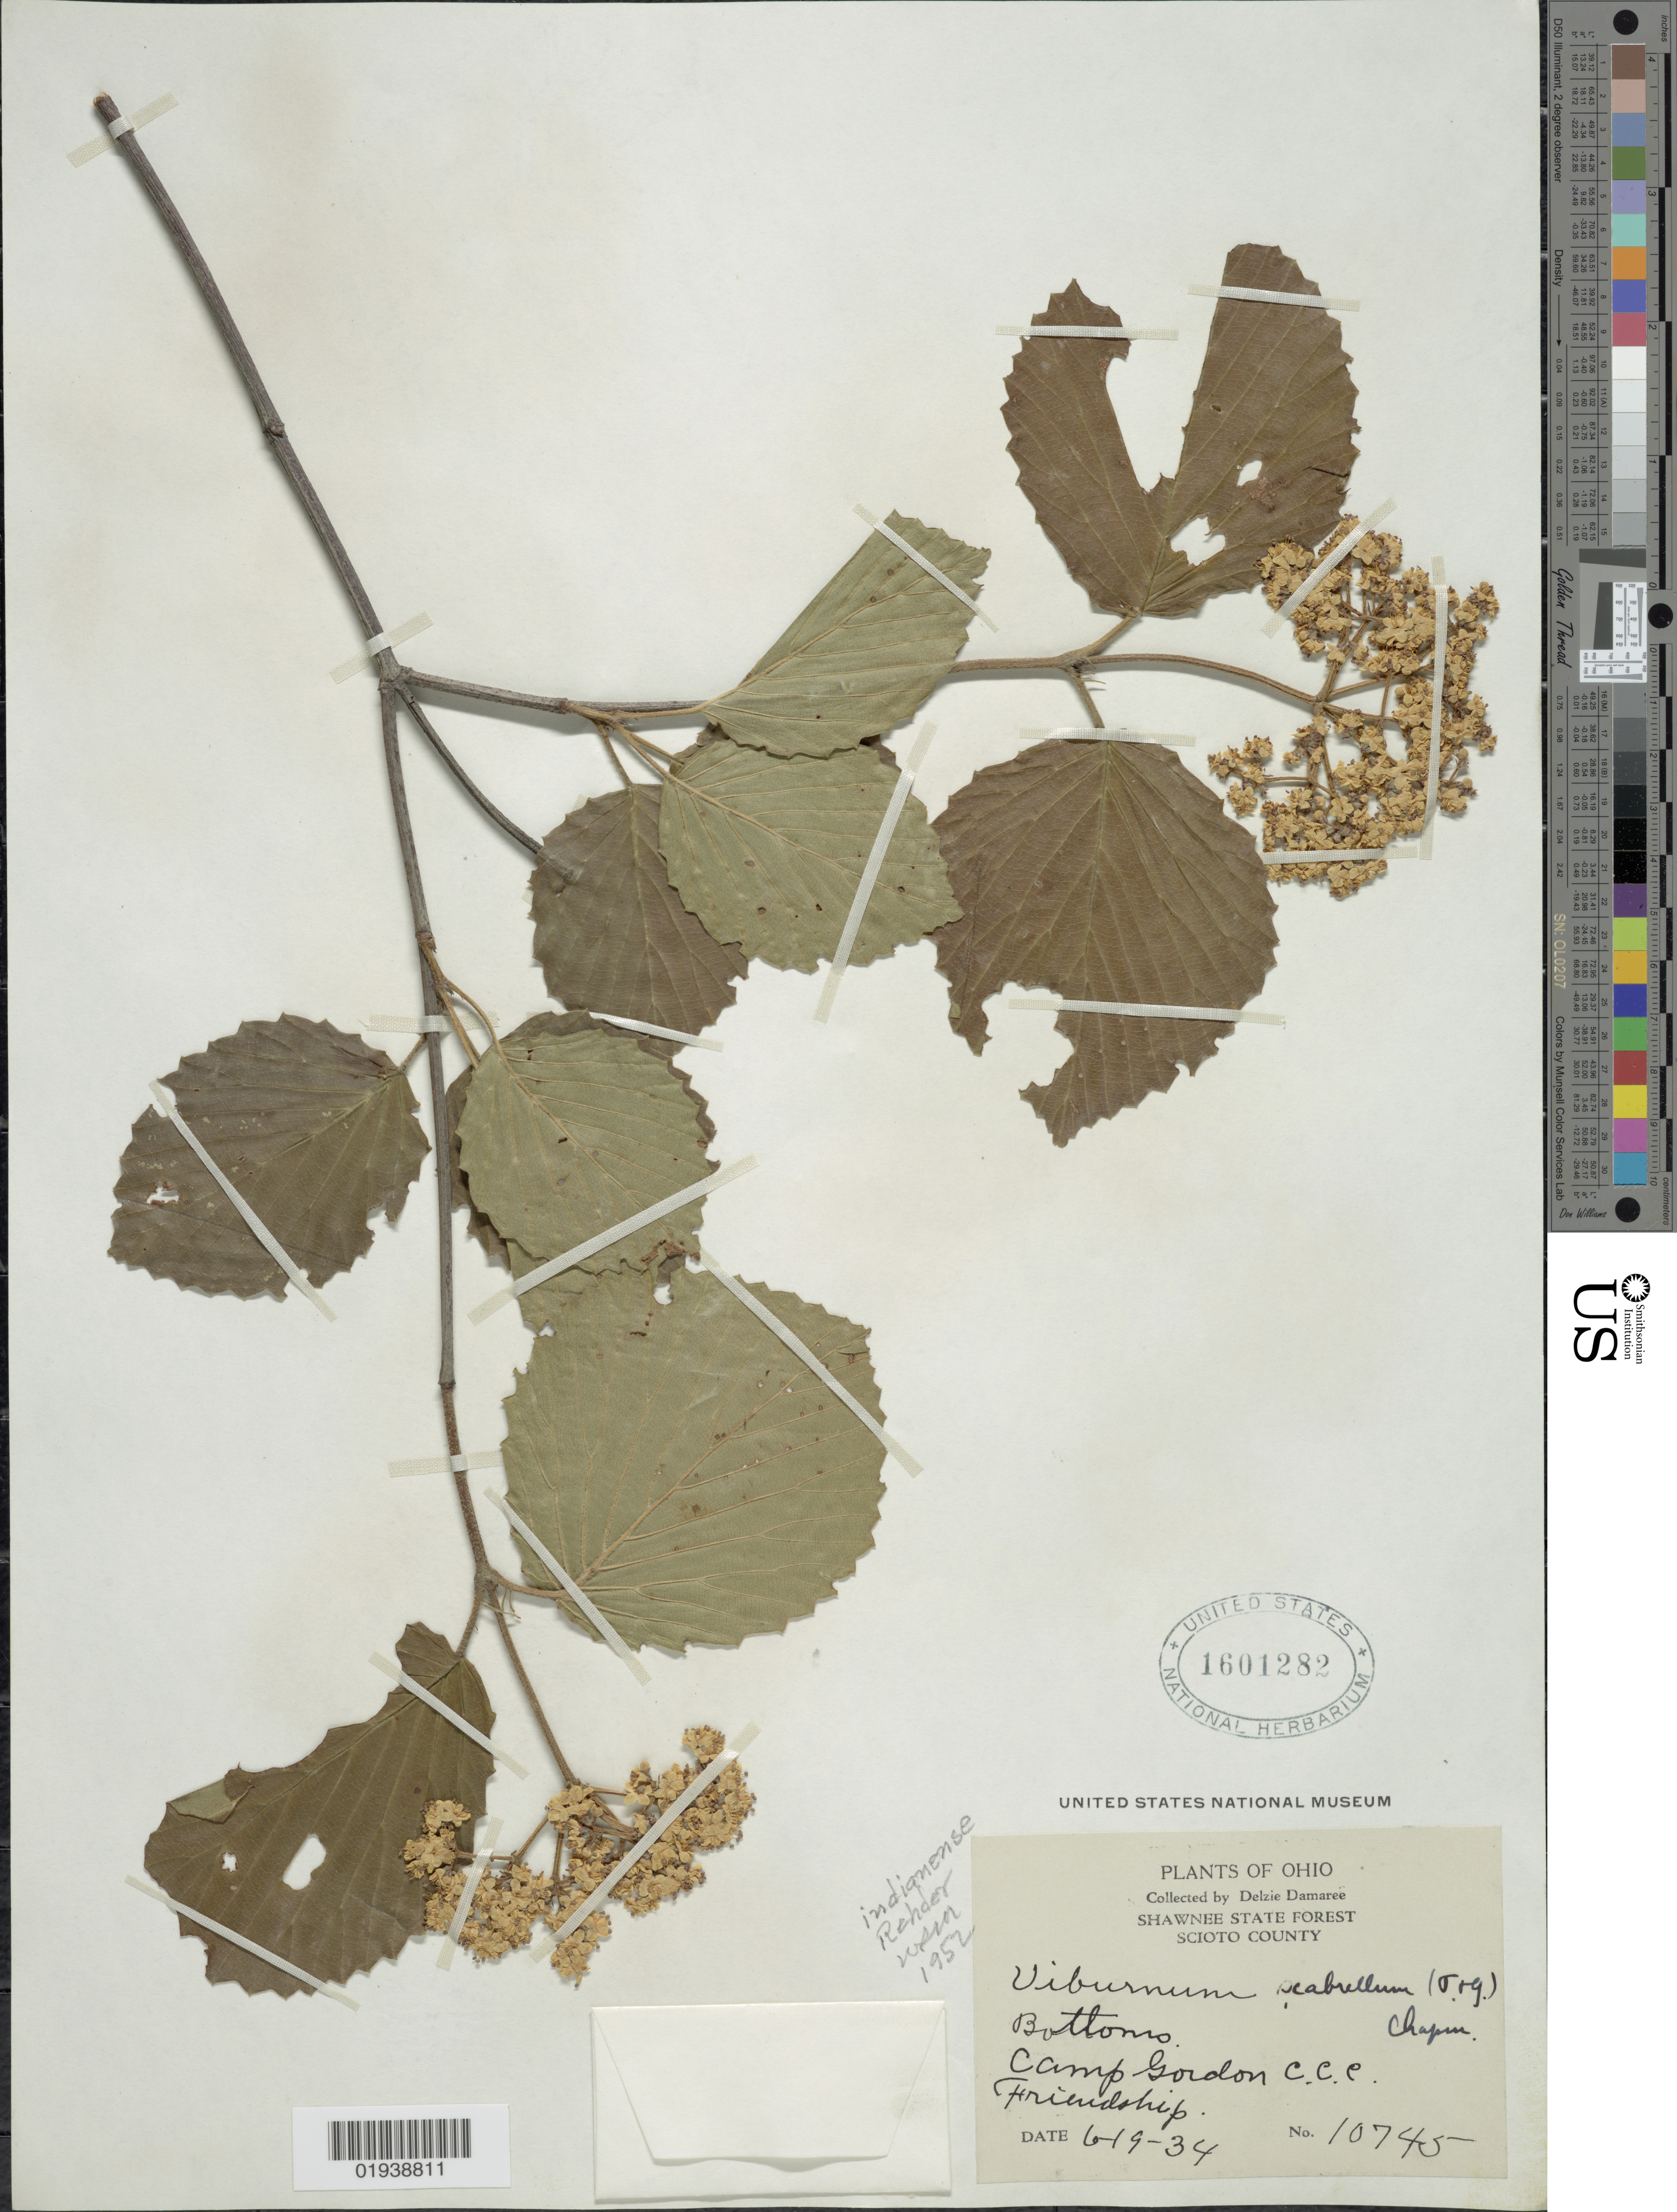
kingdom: Plantae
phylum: Tracheophyta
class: Magnoliopsida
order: Dipsacales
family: Viburnaceae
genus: Viburnum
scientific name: Viburnum indianense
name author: (Rehder) McAtee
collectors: D. Damaree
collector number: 10745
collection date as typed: Transcribed d/m/y: 19/6/34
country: United States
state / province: Ohio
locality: Shawnee State Forest. Scioto County. Camp Gordon C.C.C. Friendship.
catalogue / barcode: US 1601282